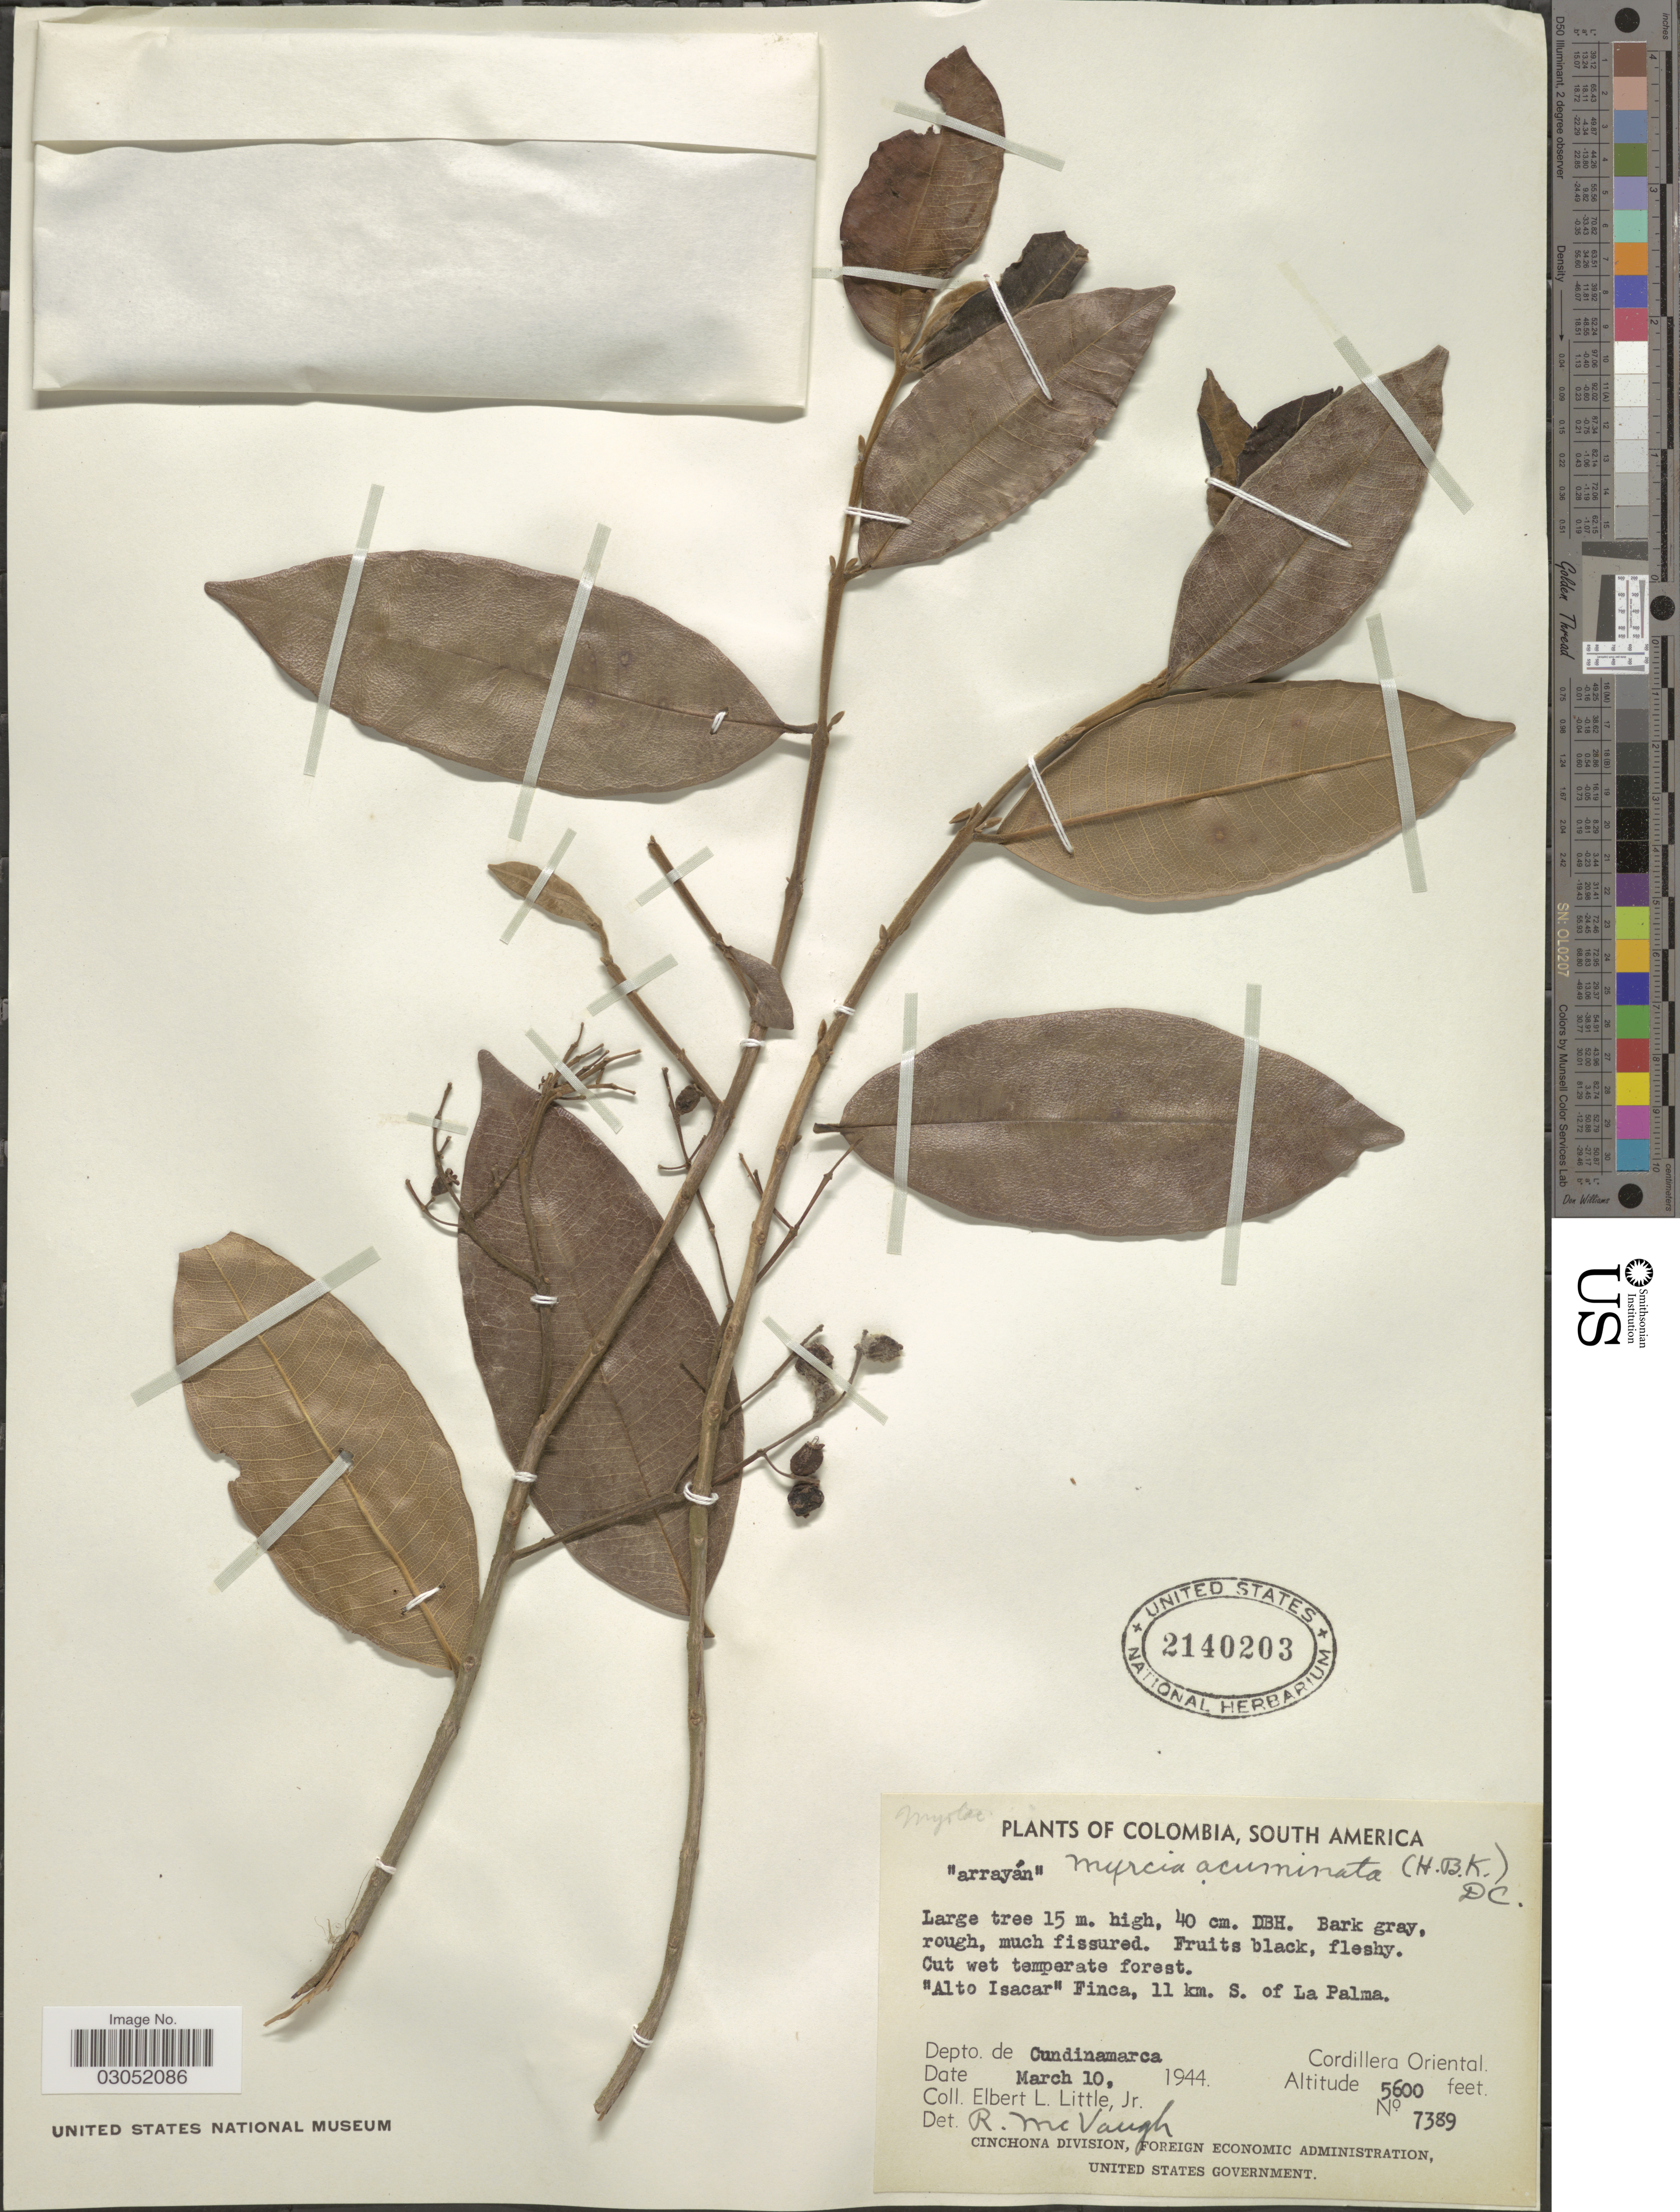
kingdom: Plantae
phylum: Tracheophyta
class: Magnoliopsida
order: Myrtales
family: Myrtaceae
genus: Myrcia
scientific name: Myrcia acuminata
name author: (Kunth) DC.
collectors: E. L. Little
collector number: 7389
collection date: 1944-03-10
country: Colombia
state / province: Cundinamarca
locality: Alto Isacar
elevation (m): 1707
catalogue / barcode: US 2140203